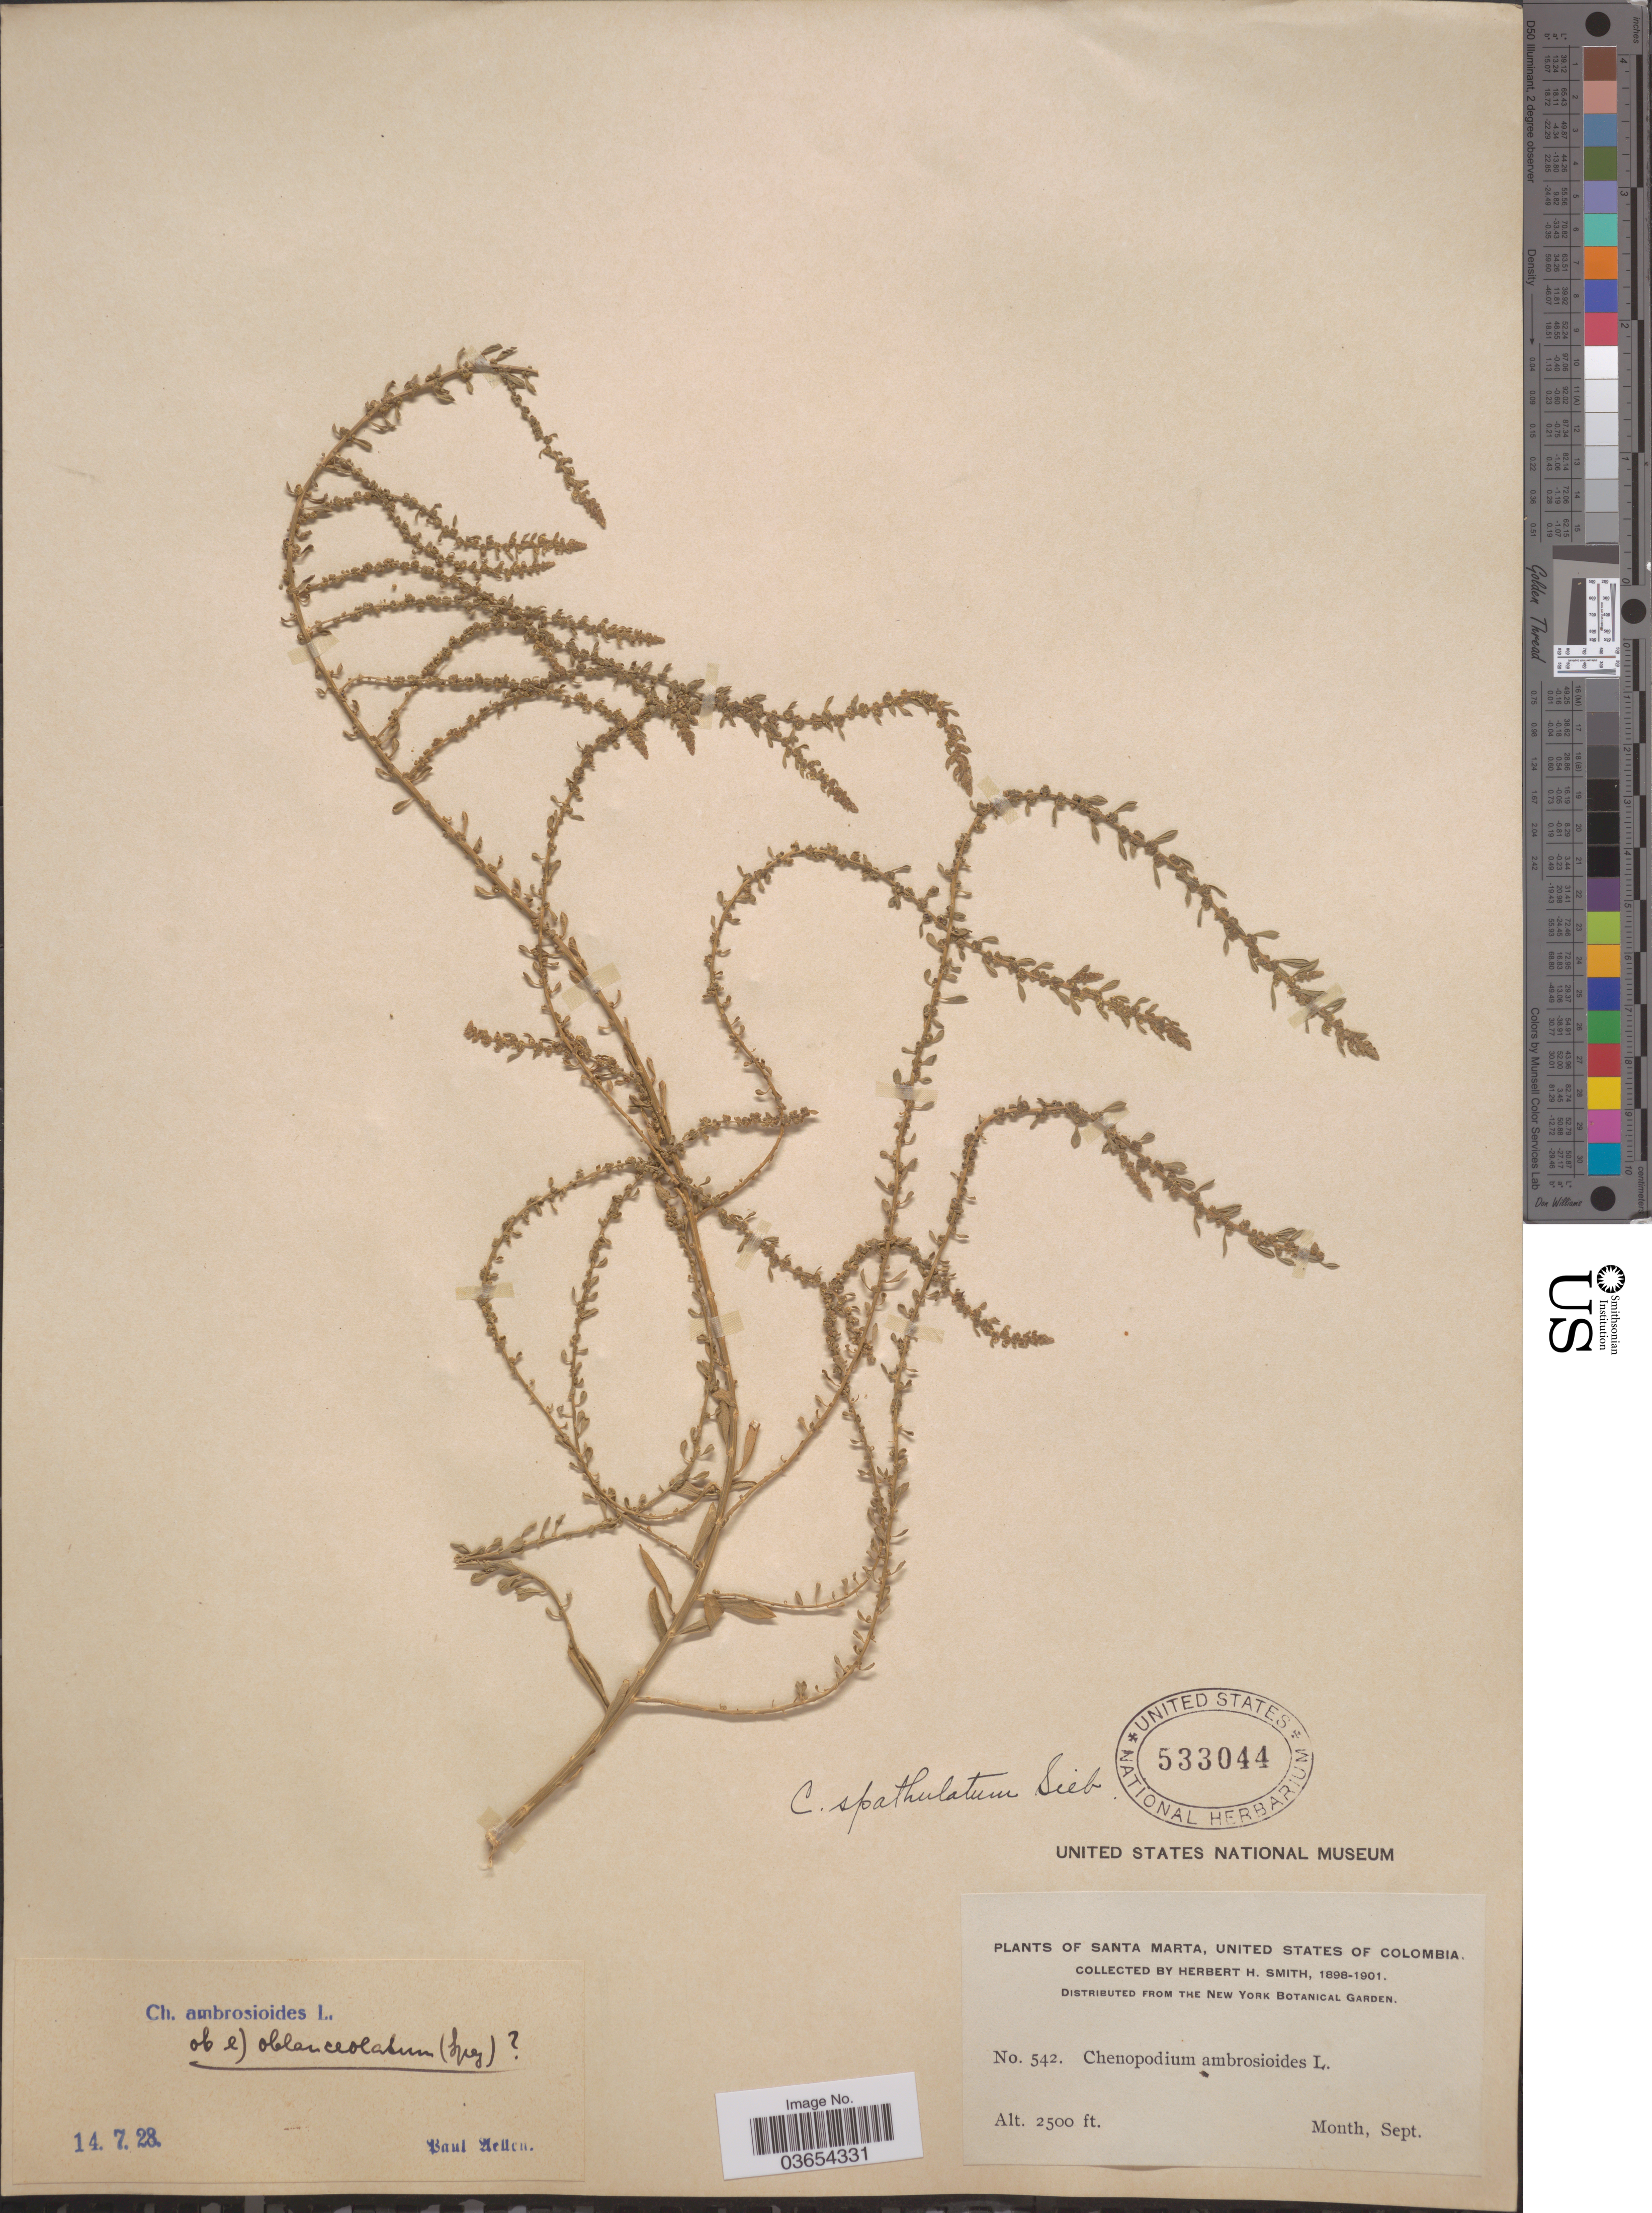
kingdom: Plantae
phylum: Tracheophyta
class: Magnoliopsida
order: Caryophyllales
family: Amaranthaceae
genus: Chenopodium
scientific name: Chenopodium ambrosioides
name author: L.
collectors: Herbert H. Smith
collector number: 542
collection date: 1898-09/1901-09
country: Colombia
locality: Santa Marta, United States of Colombia.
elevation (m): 762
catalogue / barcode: US 533044